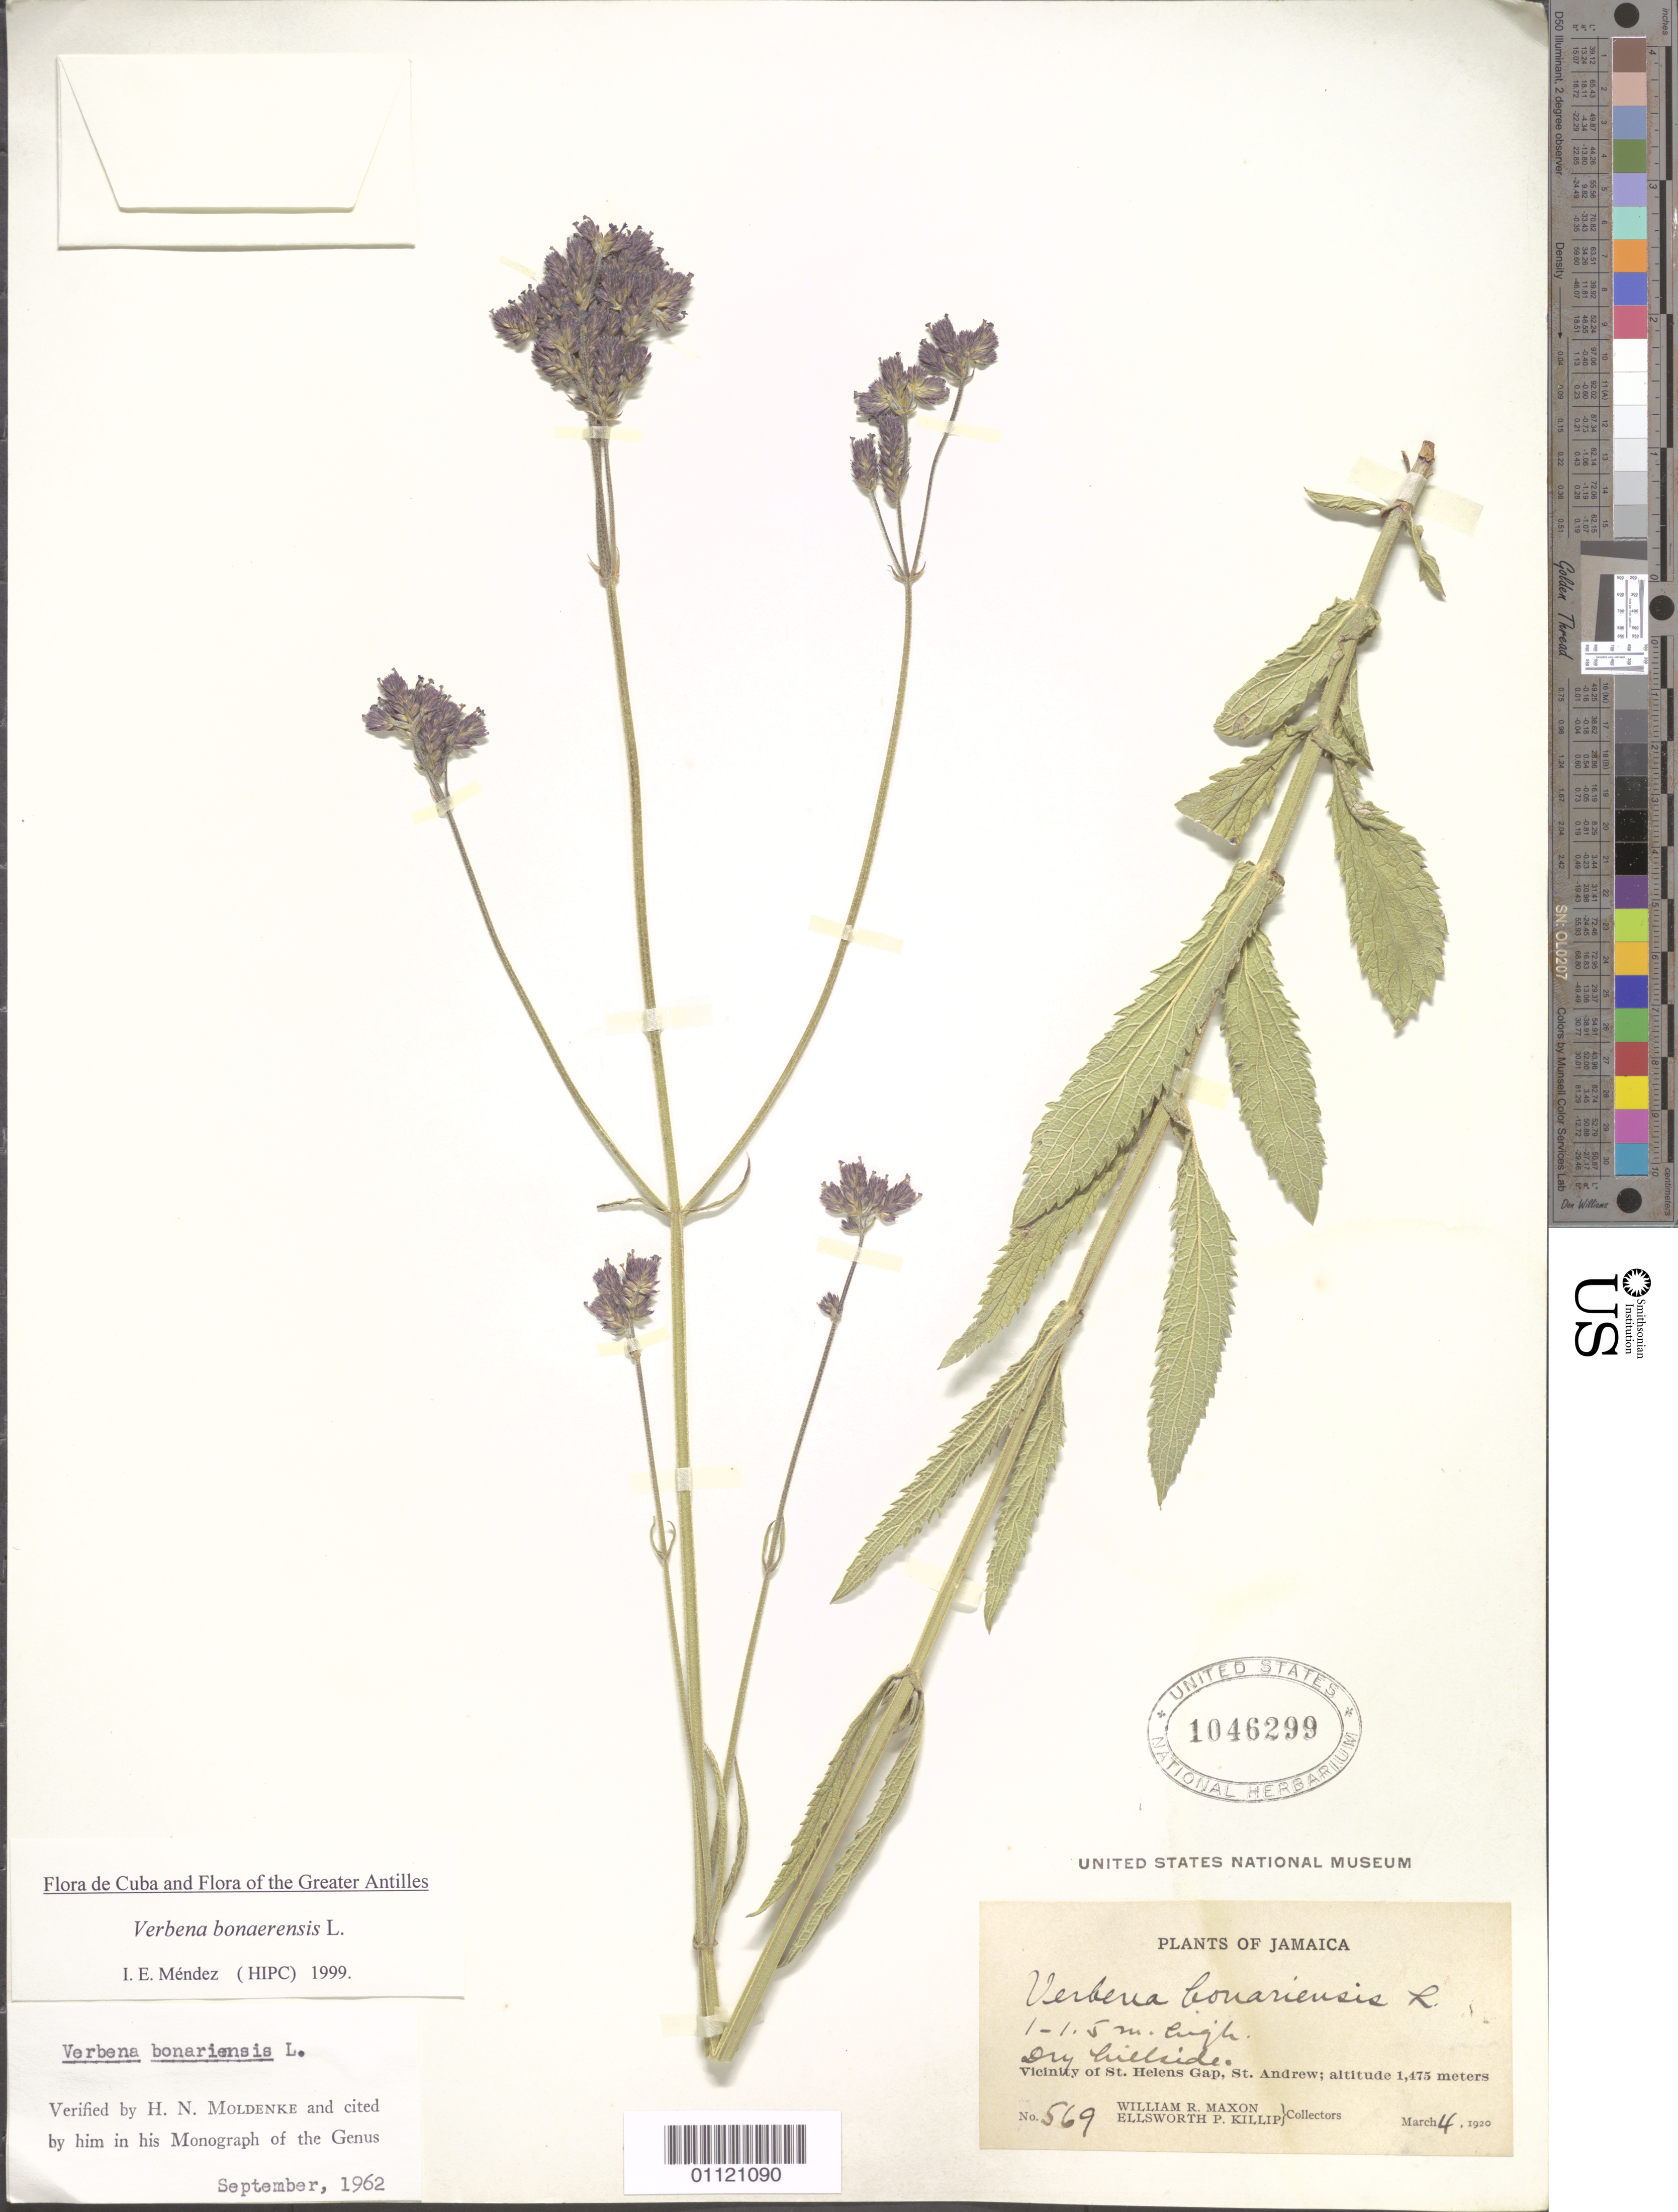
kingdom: Plantae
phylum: Tracheophyta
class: Magnoliopsida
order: Lamiales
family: Verbenaceae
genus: Verbena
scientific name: Verbena bonariensis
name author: L.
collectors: W. R. Maxon & E. P. Killip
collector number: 569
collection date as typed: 04 Mar 1920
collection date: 1920-03-04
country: Jamaica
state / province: Saint Andrew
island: Jamaica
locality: Vicinity of St. Helens Gap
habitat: dry hillside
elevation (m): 1475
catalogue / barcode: US 1046299